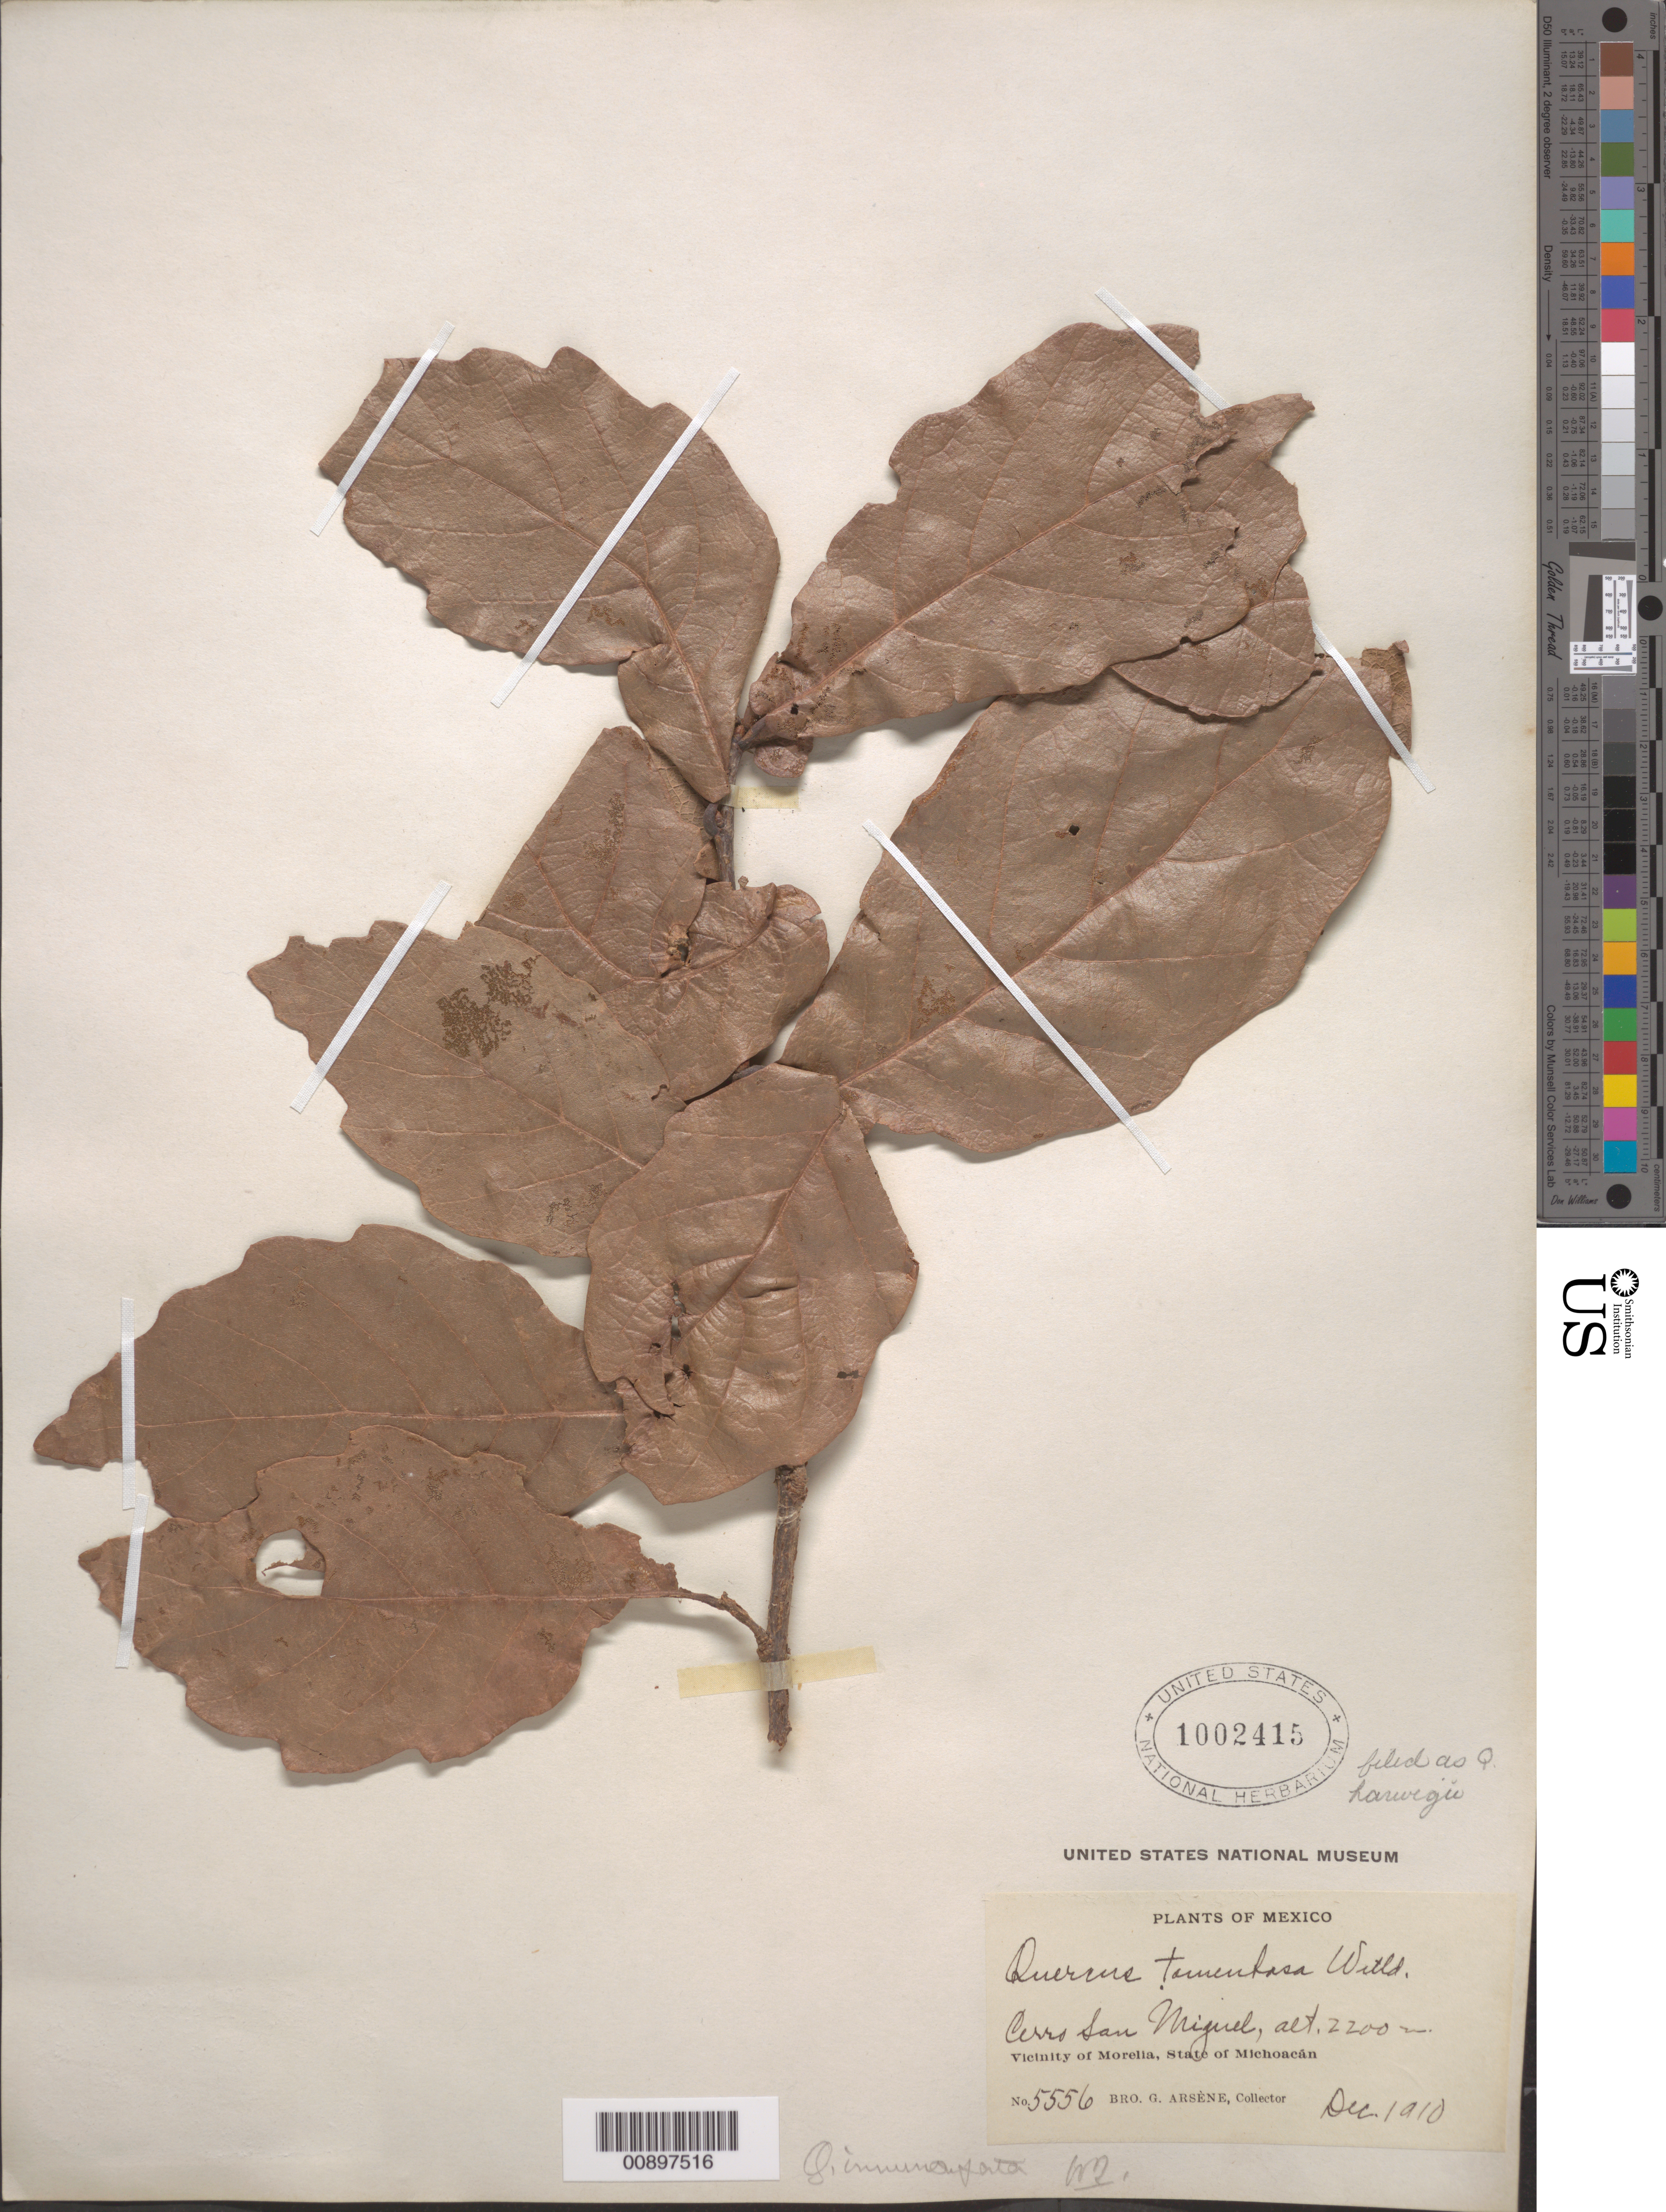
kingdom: Plantae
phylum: Tracheophyta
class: Magnoliopsida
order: Fagales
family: Fagaceae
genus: Quercus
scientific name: Quercus hartwegii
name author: Benth.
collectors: Bro. G. Arsène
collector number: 5556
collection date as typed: Dec 1910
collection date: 1910-12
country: Mexico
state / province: Michoacán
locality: Cerro San Miguel. Vicinity of Morelia, State of Michoacán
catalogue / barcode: US 1002415